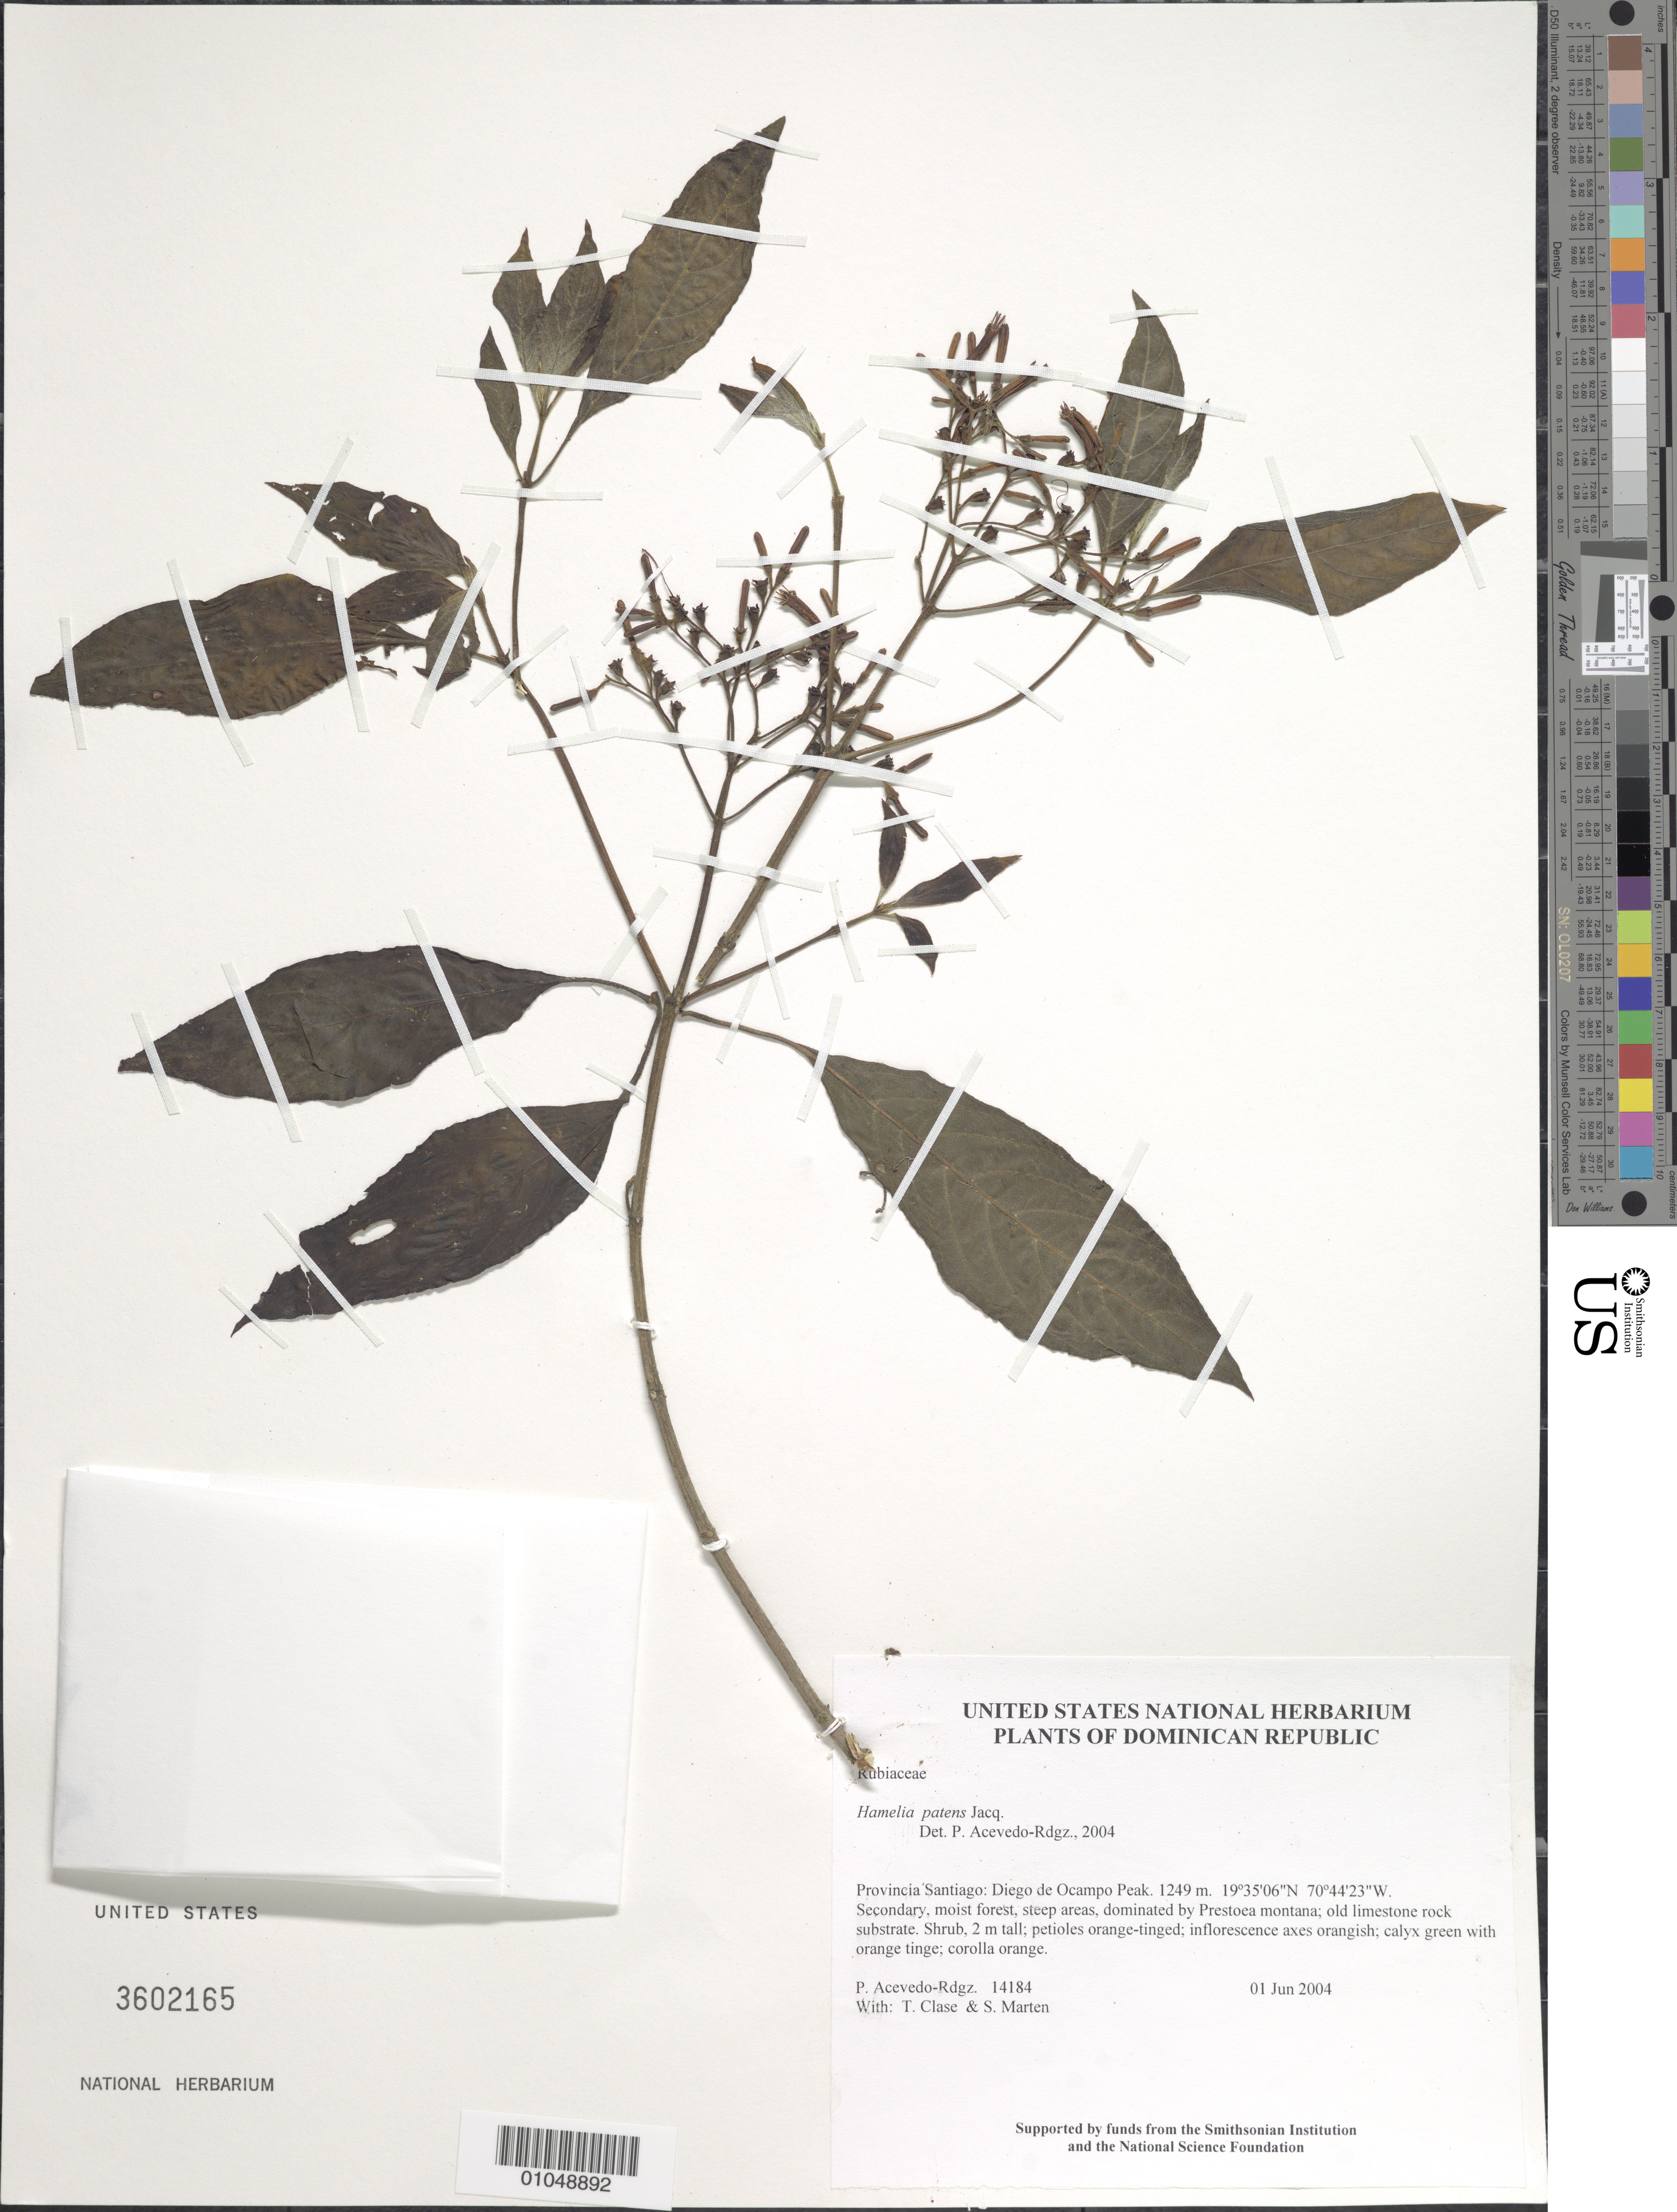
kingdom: Plantae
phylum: Tracheophyta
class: Magnoliopsida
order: Gentianales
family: Rubiaceae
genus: Hamelia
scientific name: Hamelia patens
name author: Jacq.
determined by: Acevedo-Rodríguez, P., (BOT), Smithsonian Institution - National Museum of Natural History (UNITED STATES)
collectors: P. Acevedo-Rodr., T. Clase & S. Marten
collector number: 14184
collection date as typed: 01 Jun 2004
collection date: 2004-06-01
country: Dominican Republic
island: Hispaniola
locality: Provincia Santiago: Diego de Ocampo Peak.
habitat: Secondary, moist forest, steep areas, dominated by Prestoea montana; old limestone rock substrate.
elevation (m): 1249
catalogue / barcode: US 3602165